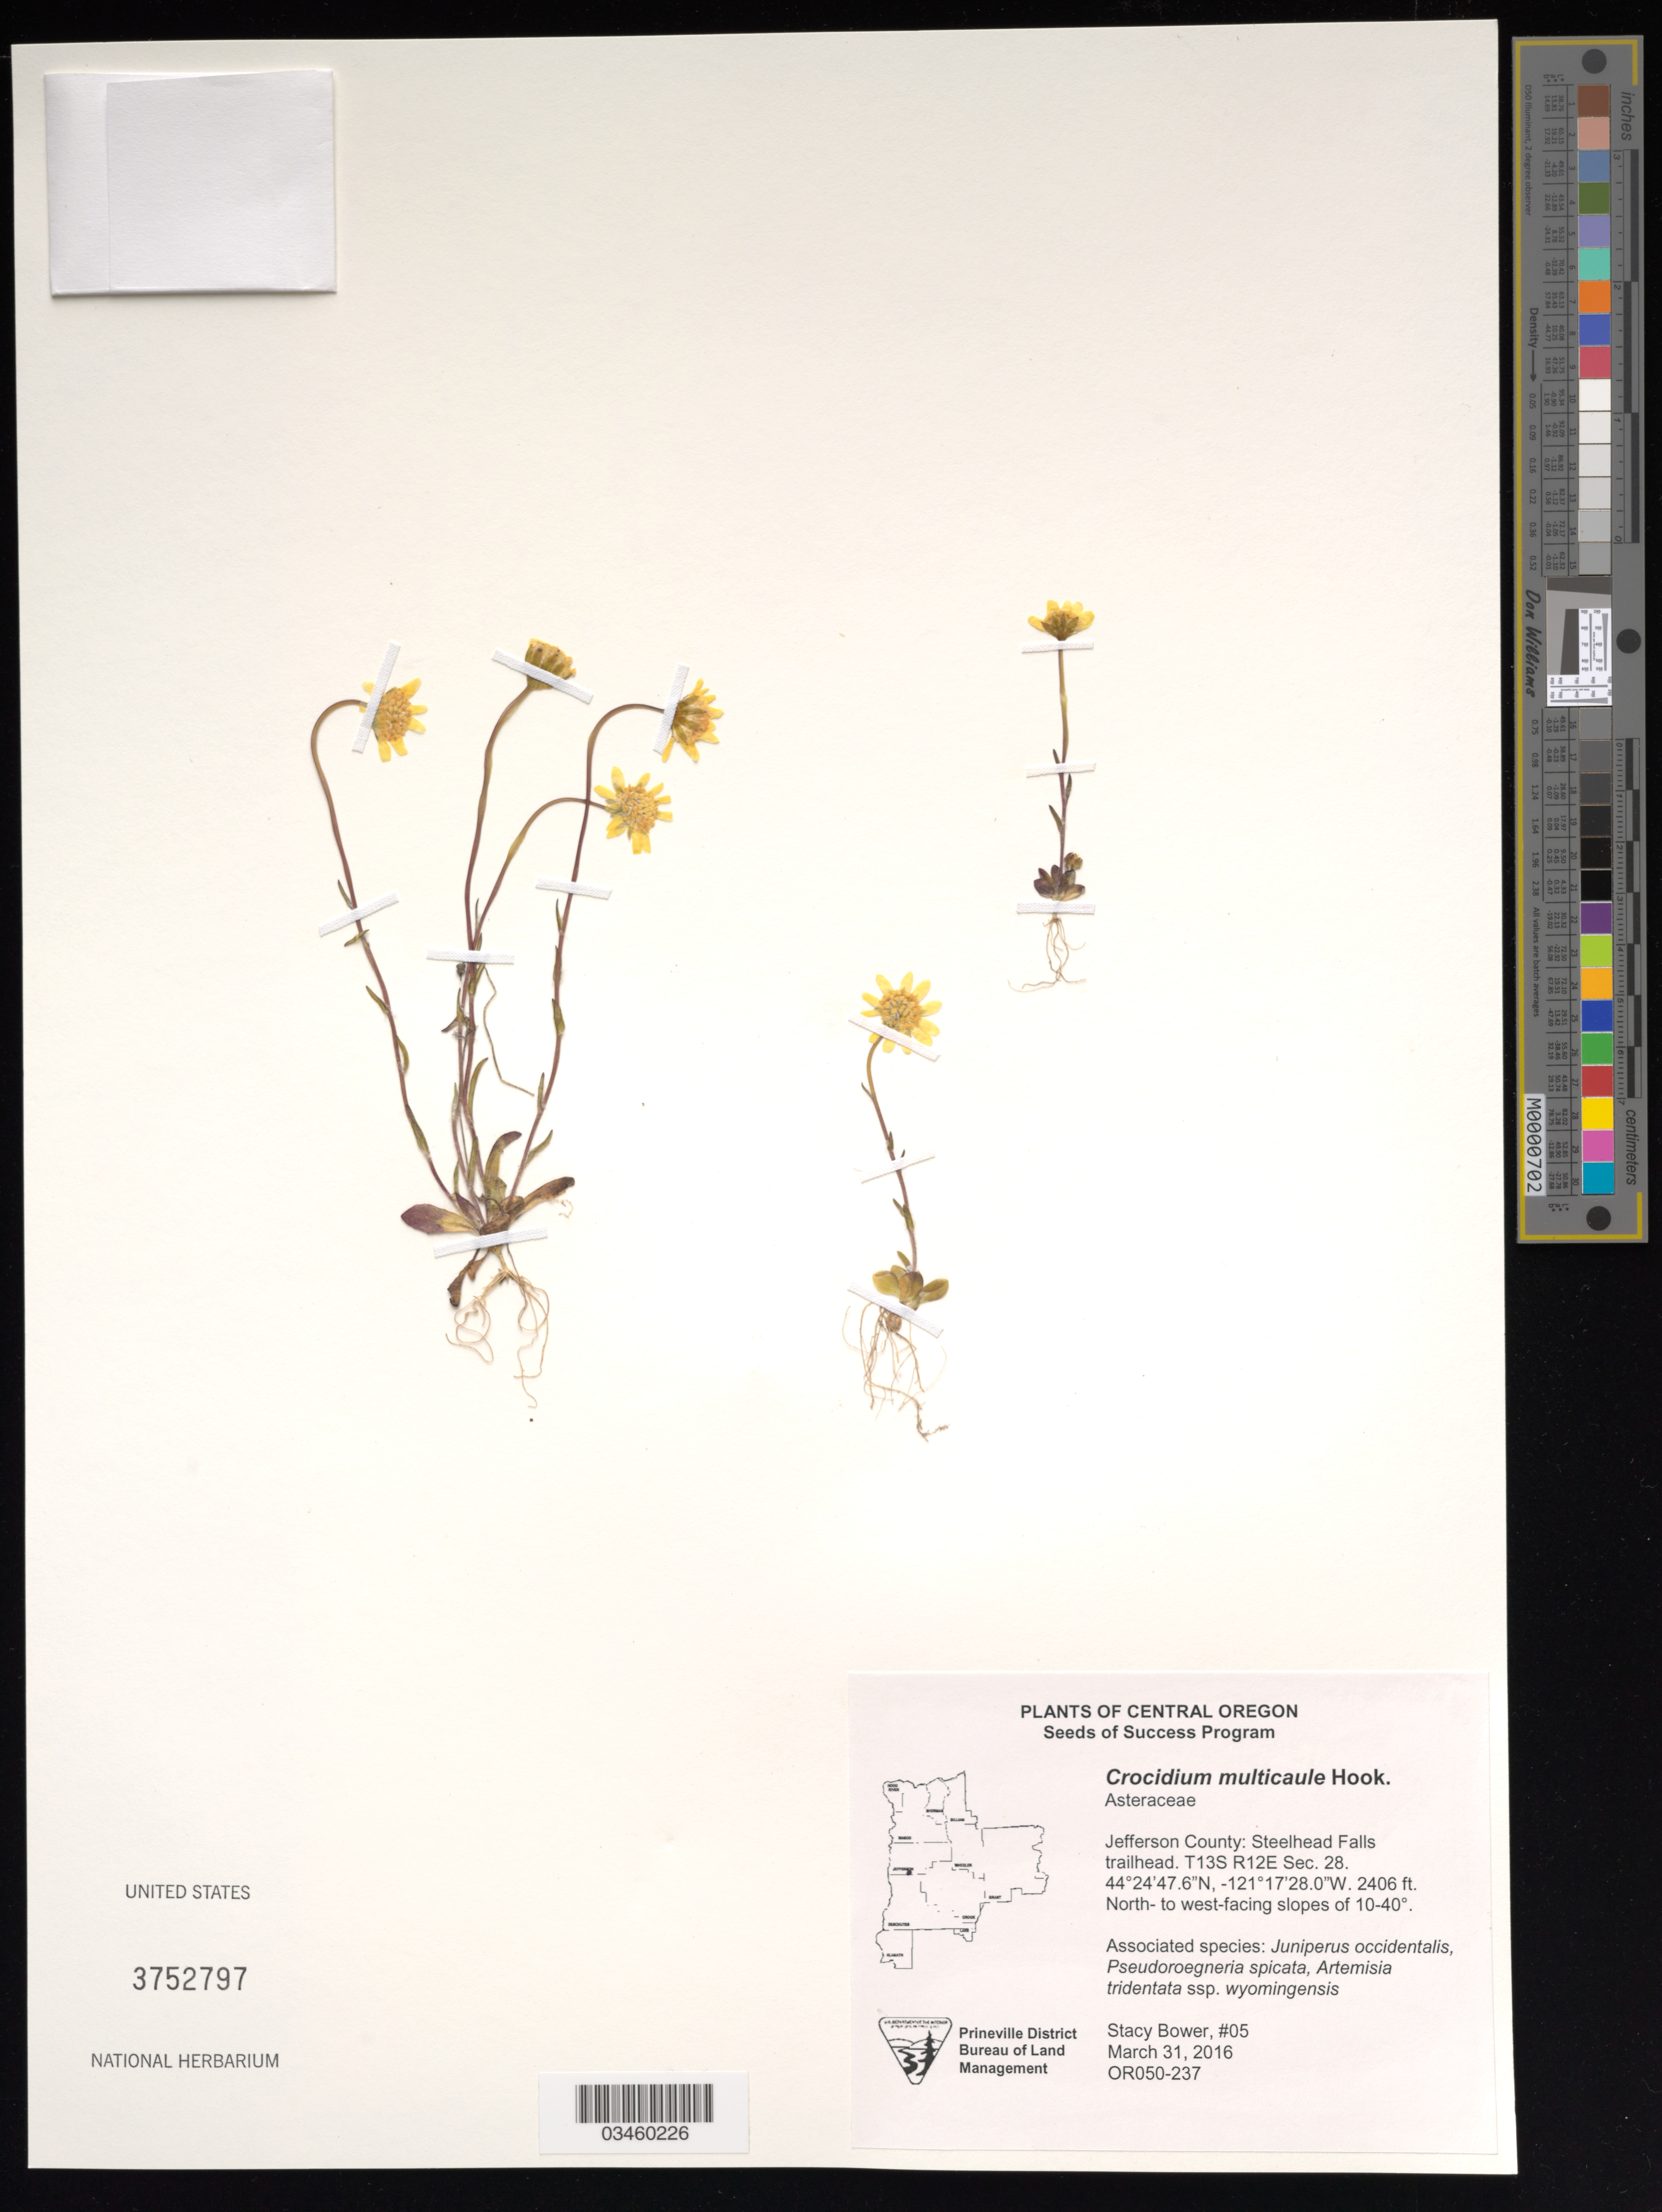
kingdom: Plantae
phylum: Tracheophyta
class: Magnoliopsida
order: Asterales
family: Asteraceae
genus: Crocidium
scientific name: Crocidium multicaule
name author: Hook.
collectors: S. Bower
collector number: OR050-237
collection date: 2016-03-31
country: United States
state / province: Oregon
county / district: Jefferson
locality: Steelhead Falls, Trailhead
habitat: R010XA083OR Juniperus occidentalis/Purshia tridentata-Artemisia tridentata var. vaseyana/Festuca idahoensis-Pseudoroegneria spicata ssp. spicata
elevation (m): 733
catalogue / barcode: US 3752797